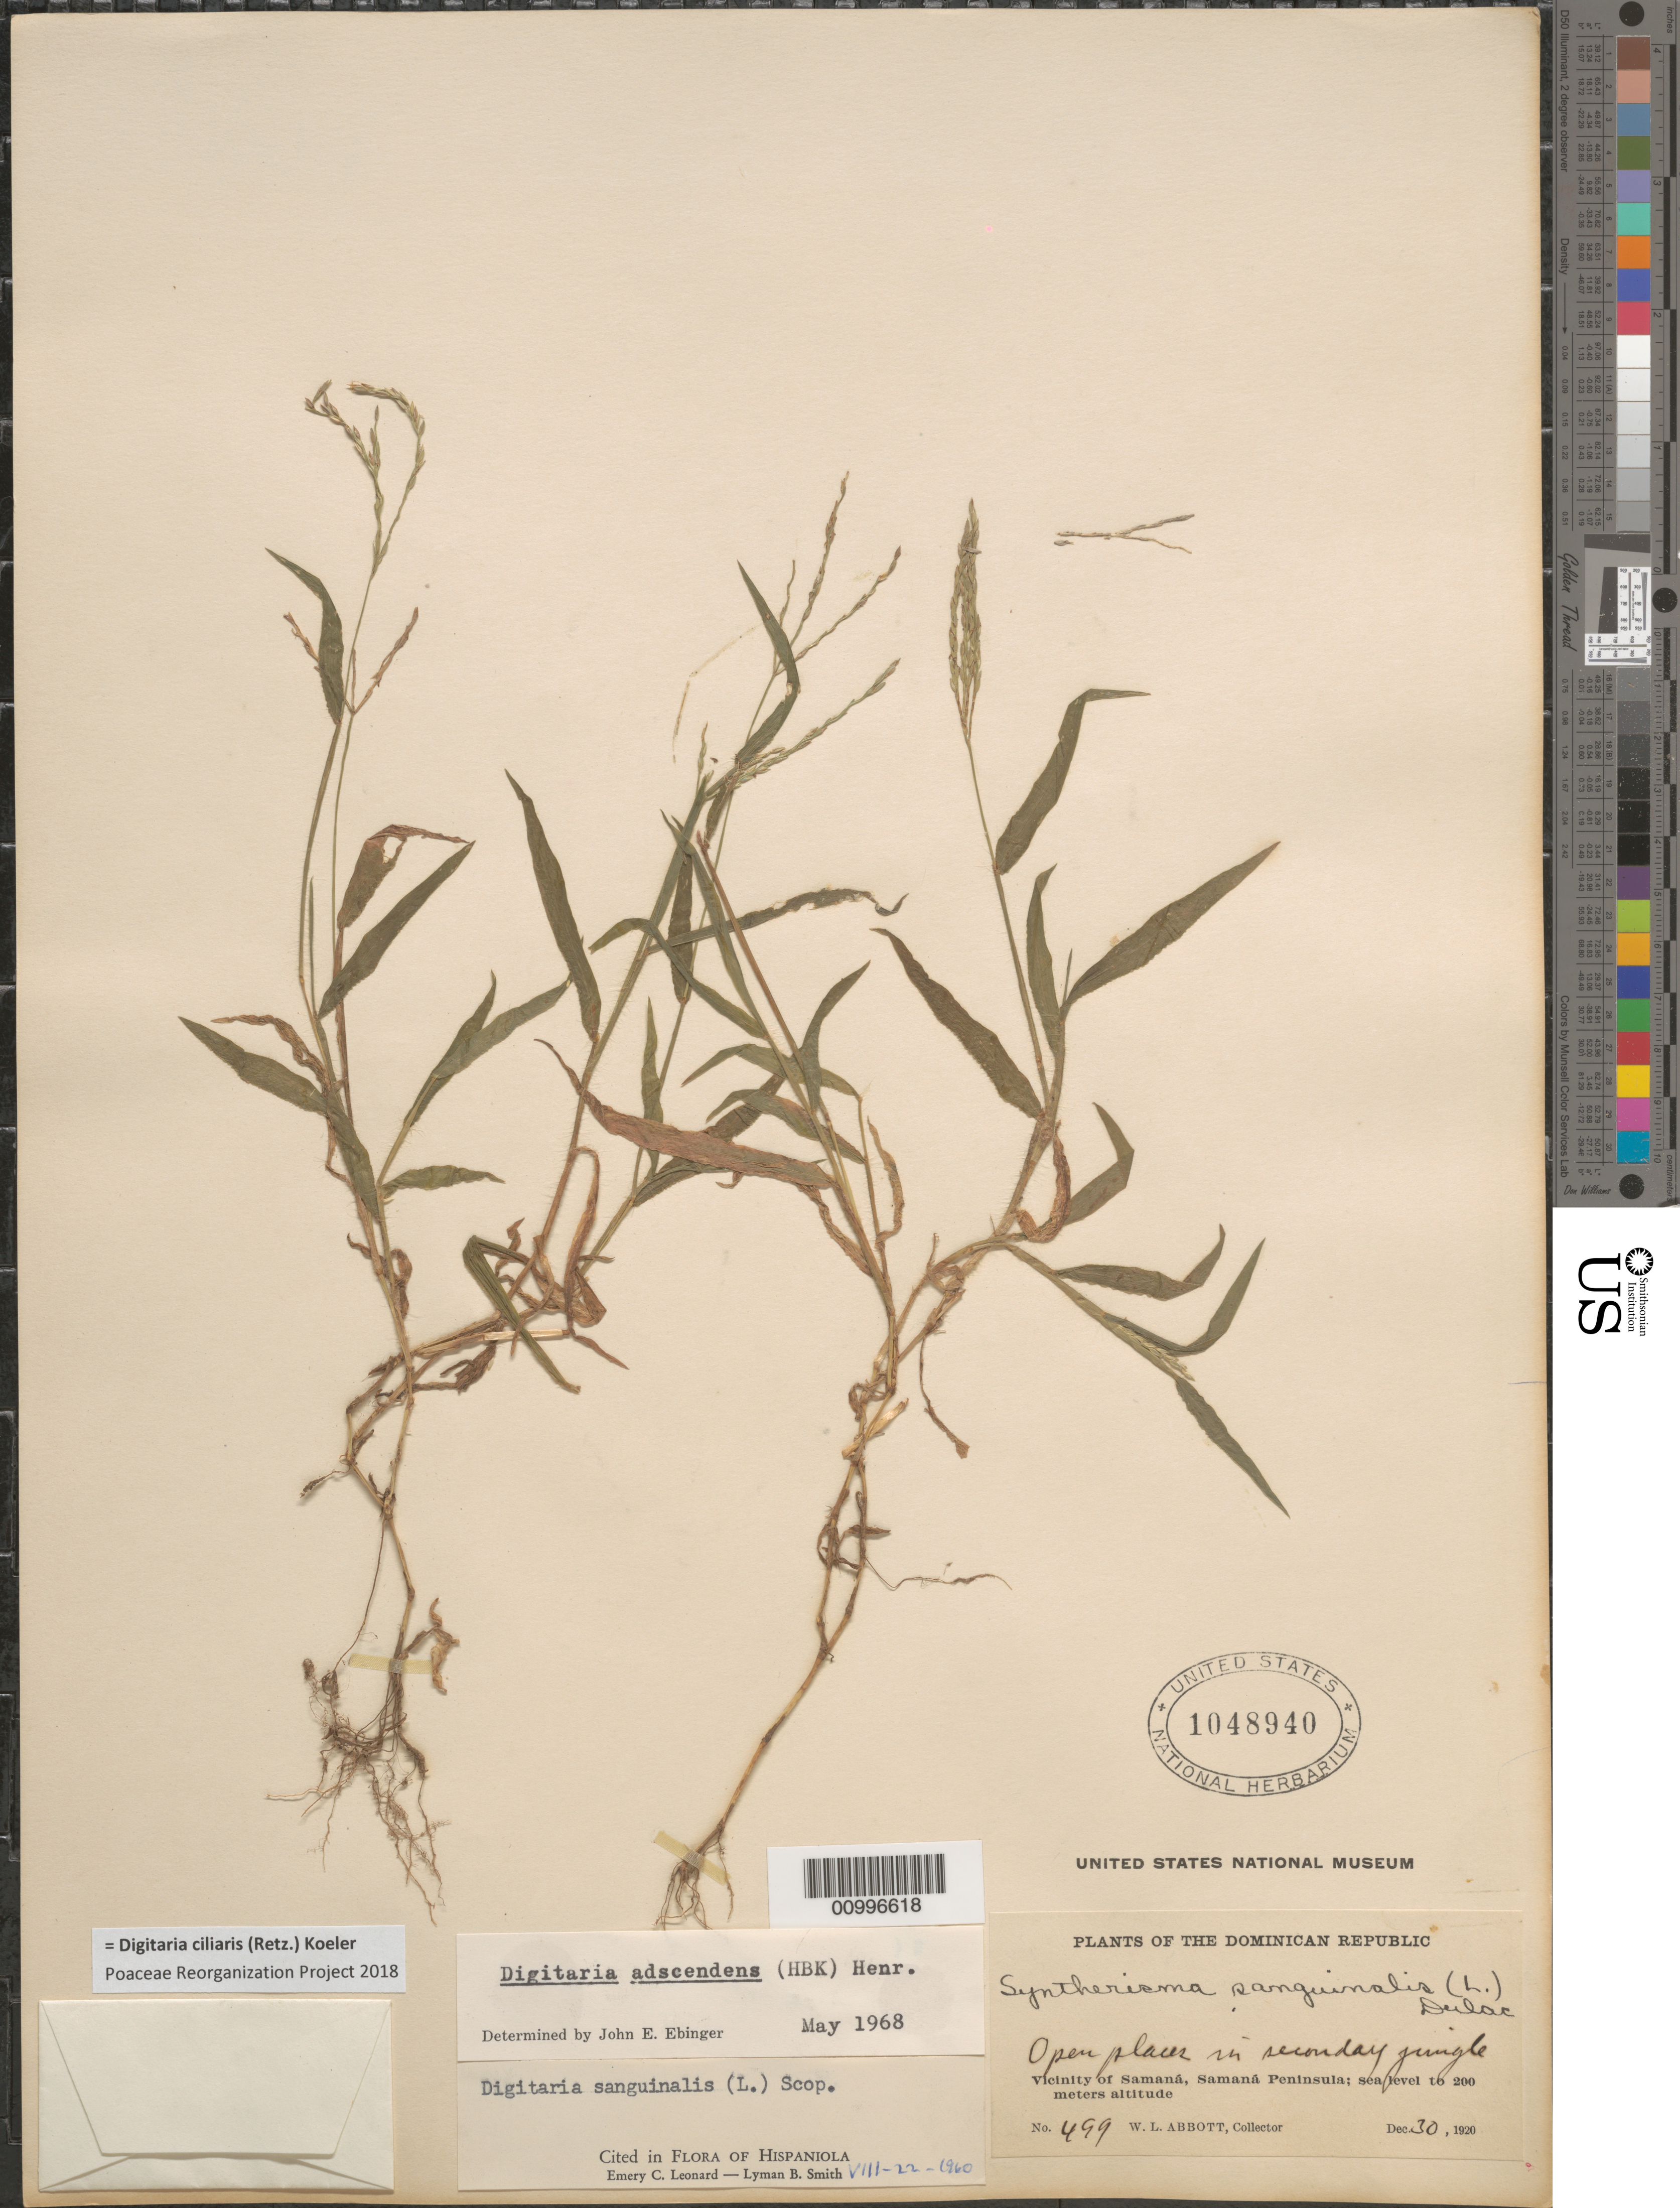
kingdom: Plantae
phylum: Tracheophyta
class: Liliopsida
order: Poales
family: Poaceae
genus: Digitaria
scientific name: Digitaria ciliaris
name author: (Retz.) Koeler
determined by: Poaceae Reorganization Project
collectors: W. L. Abbott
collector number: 499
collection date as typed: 30 Dec 1920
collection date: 1920-12-30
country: Dominican Republic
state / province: Samaná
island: Hispaniola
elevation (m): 0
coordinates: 0 N, 0 E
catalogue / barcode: US 1048940